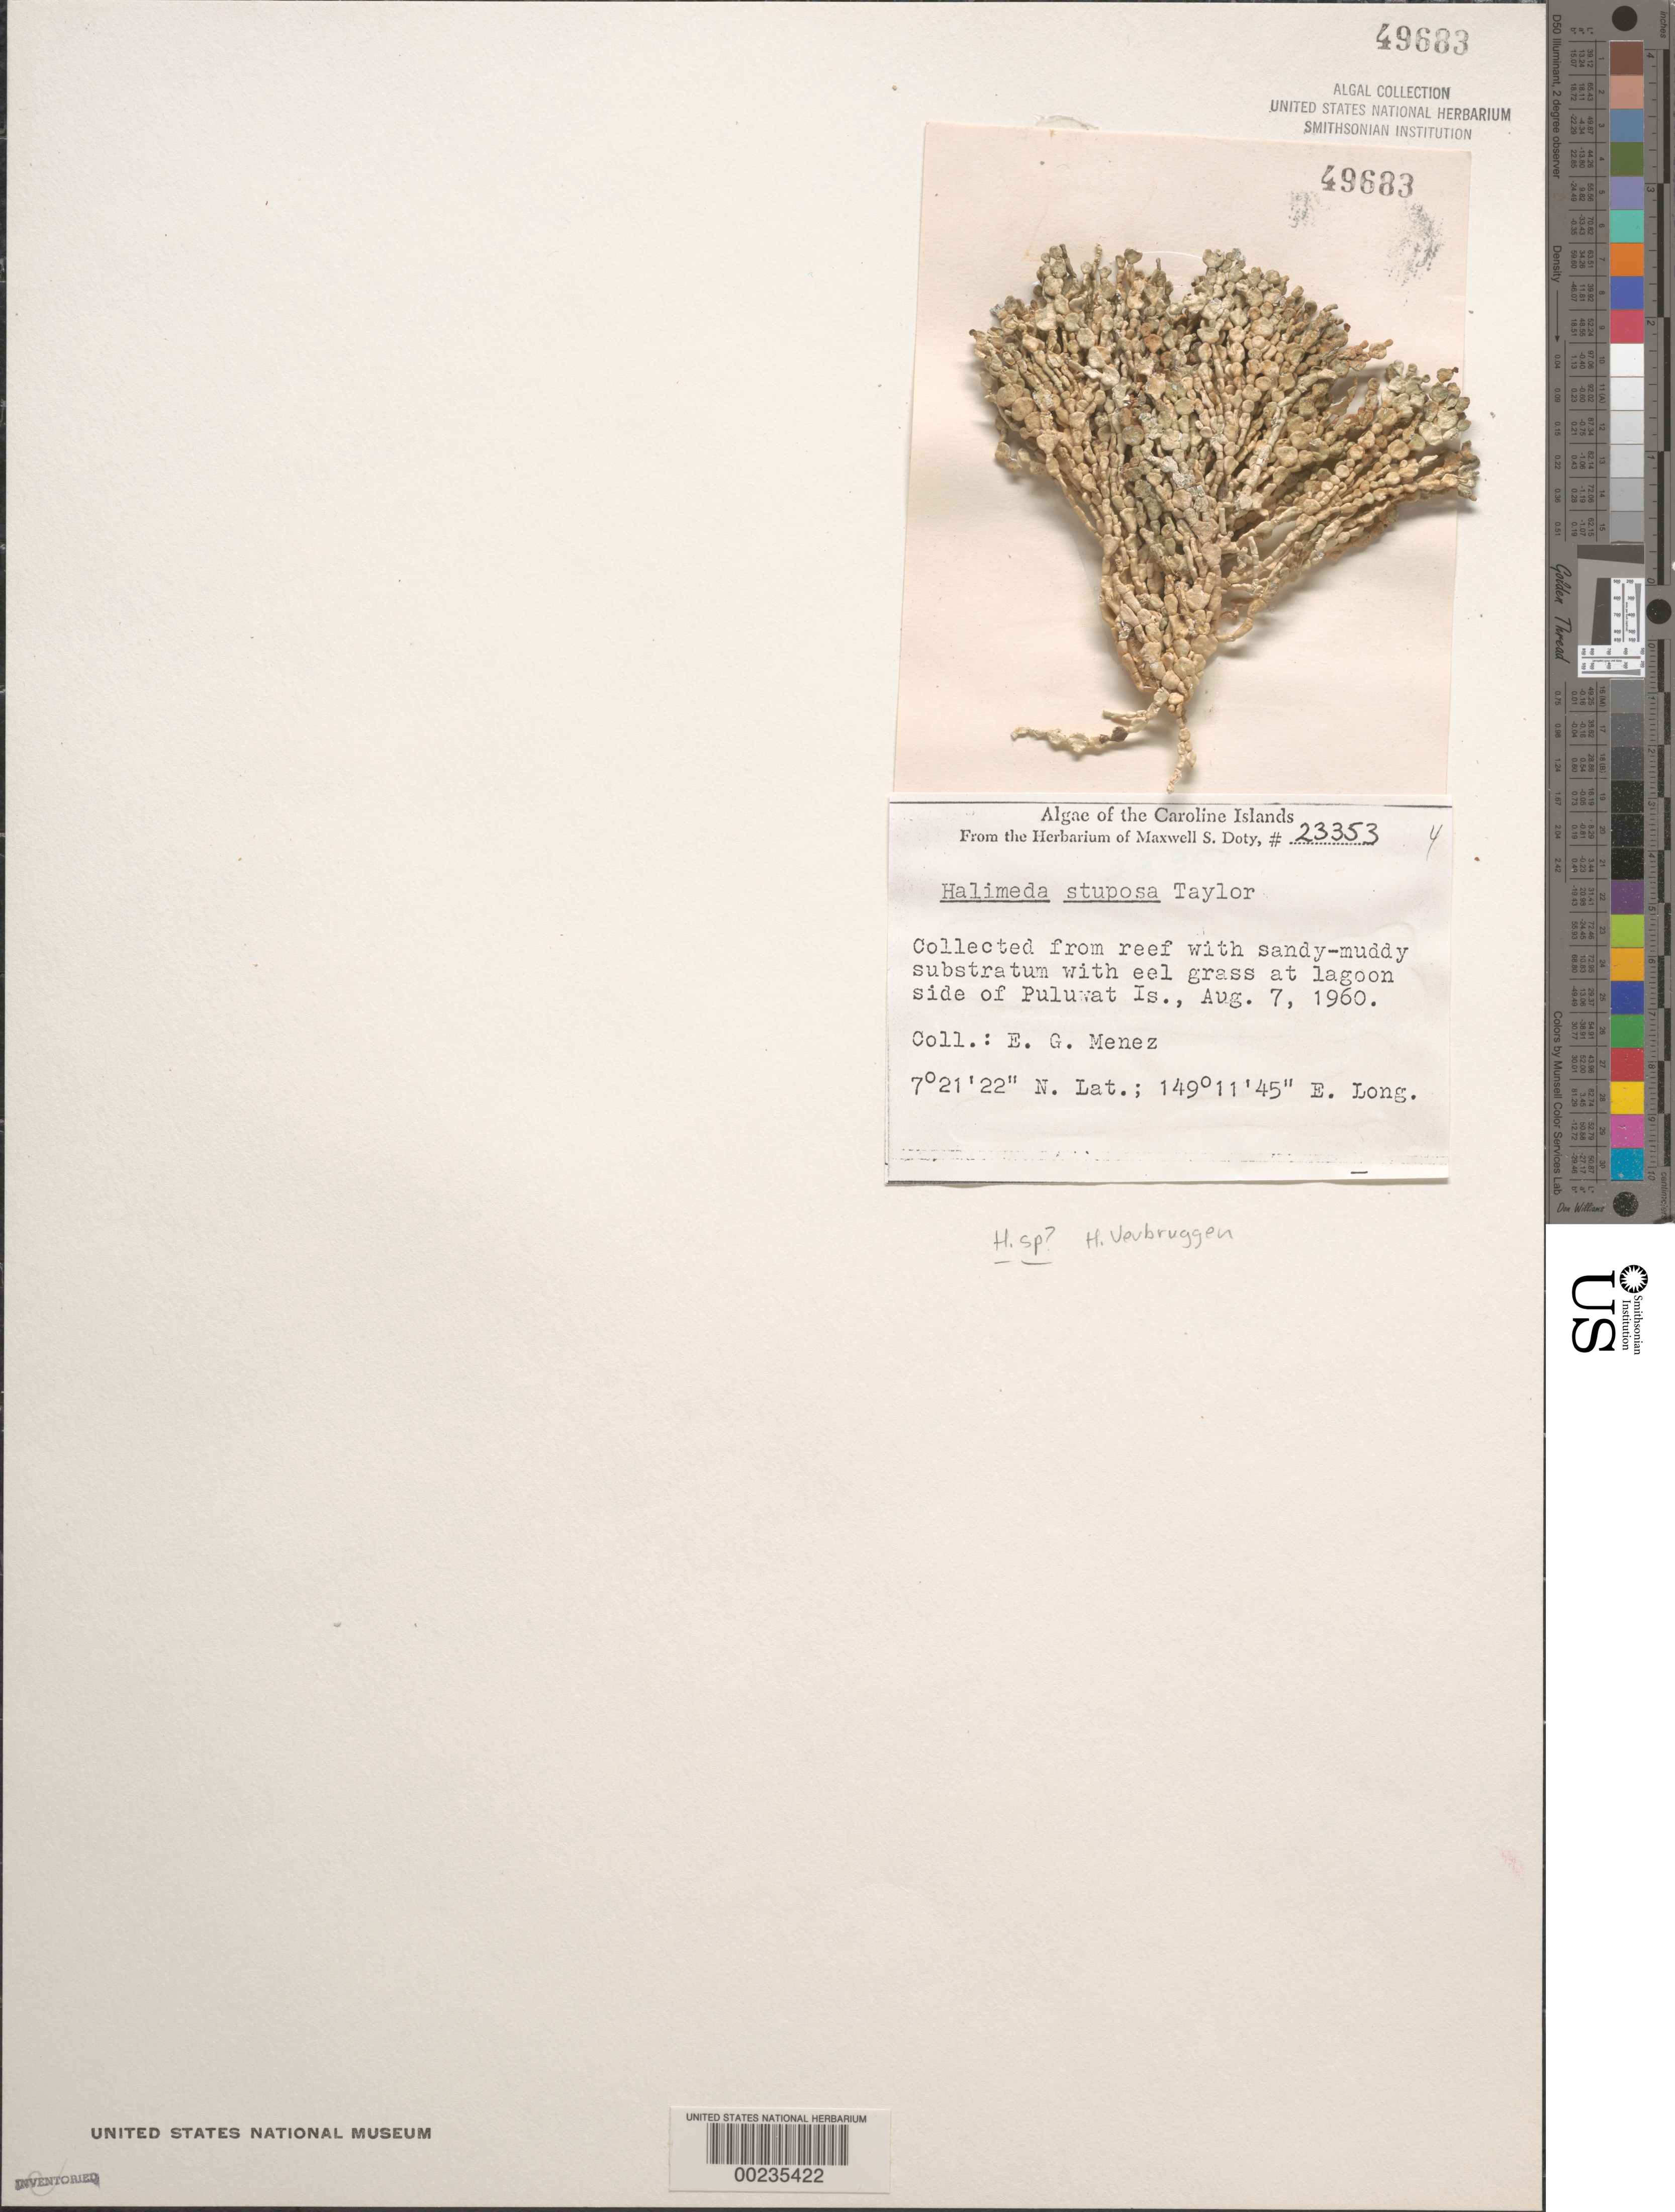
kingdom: Plantae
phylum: Chlorophyta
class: Ulvophyceae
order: Bryopsidales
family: Halimedaceae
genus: Halimeda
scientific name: Halimeda stuposa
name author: W.R. Taylor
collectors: Meñez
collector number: MSD 23353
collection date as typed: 07 Aug 1960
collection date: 1960-08-07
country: Micronesia, Federated States of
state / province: Truk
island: Puluwat Atoll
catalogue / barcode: US 49683